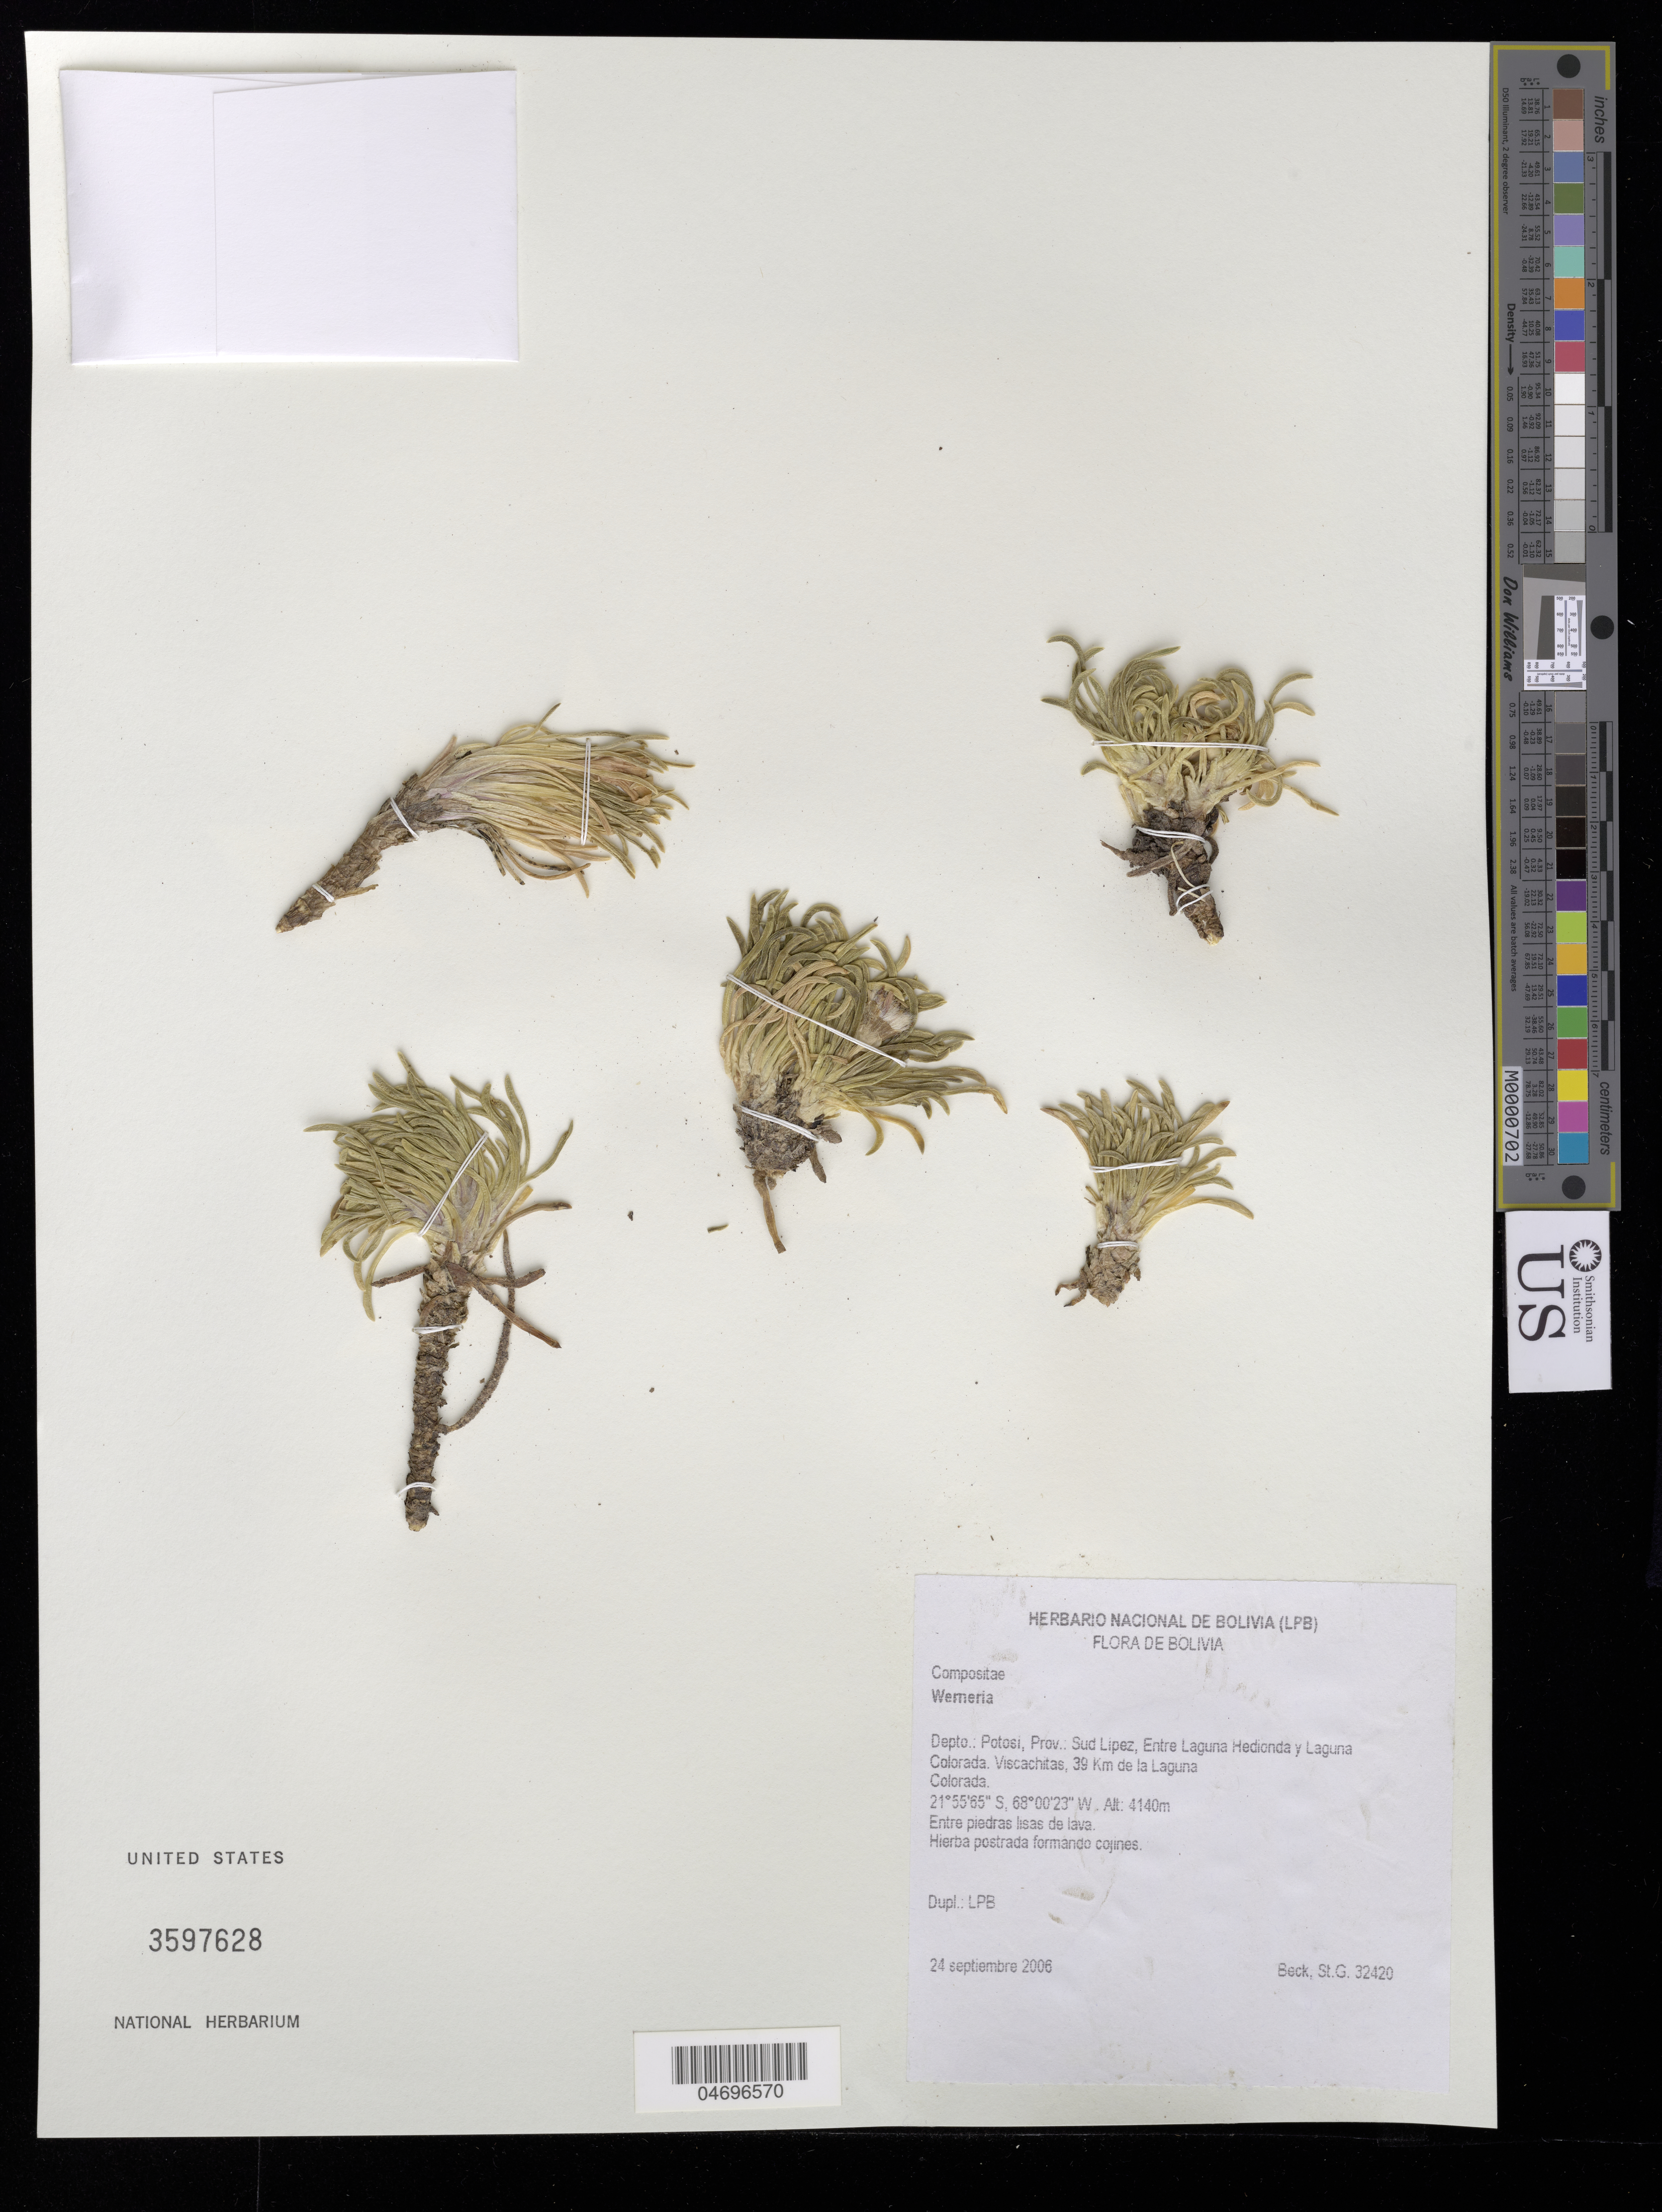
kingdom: Plantae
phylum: Tracheophyta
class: Magnoliopsida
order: Asterales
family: Asteraceae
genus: Werneria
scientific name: Werneria sp.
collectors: S. Beck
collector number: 32420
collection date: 2006-09-24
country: Bolivia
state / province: Potosi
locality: Prov. Sud Lipez, Entre Laguna Hedionda y Laguna Colorado. Viscachitas, 39 km de la Laguna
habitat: entre piedras lisas de lava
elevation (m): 4140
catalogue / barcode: US 3597628